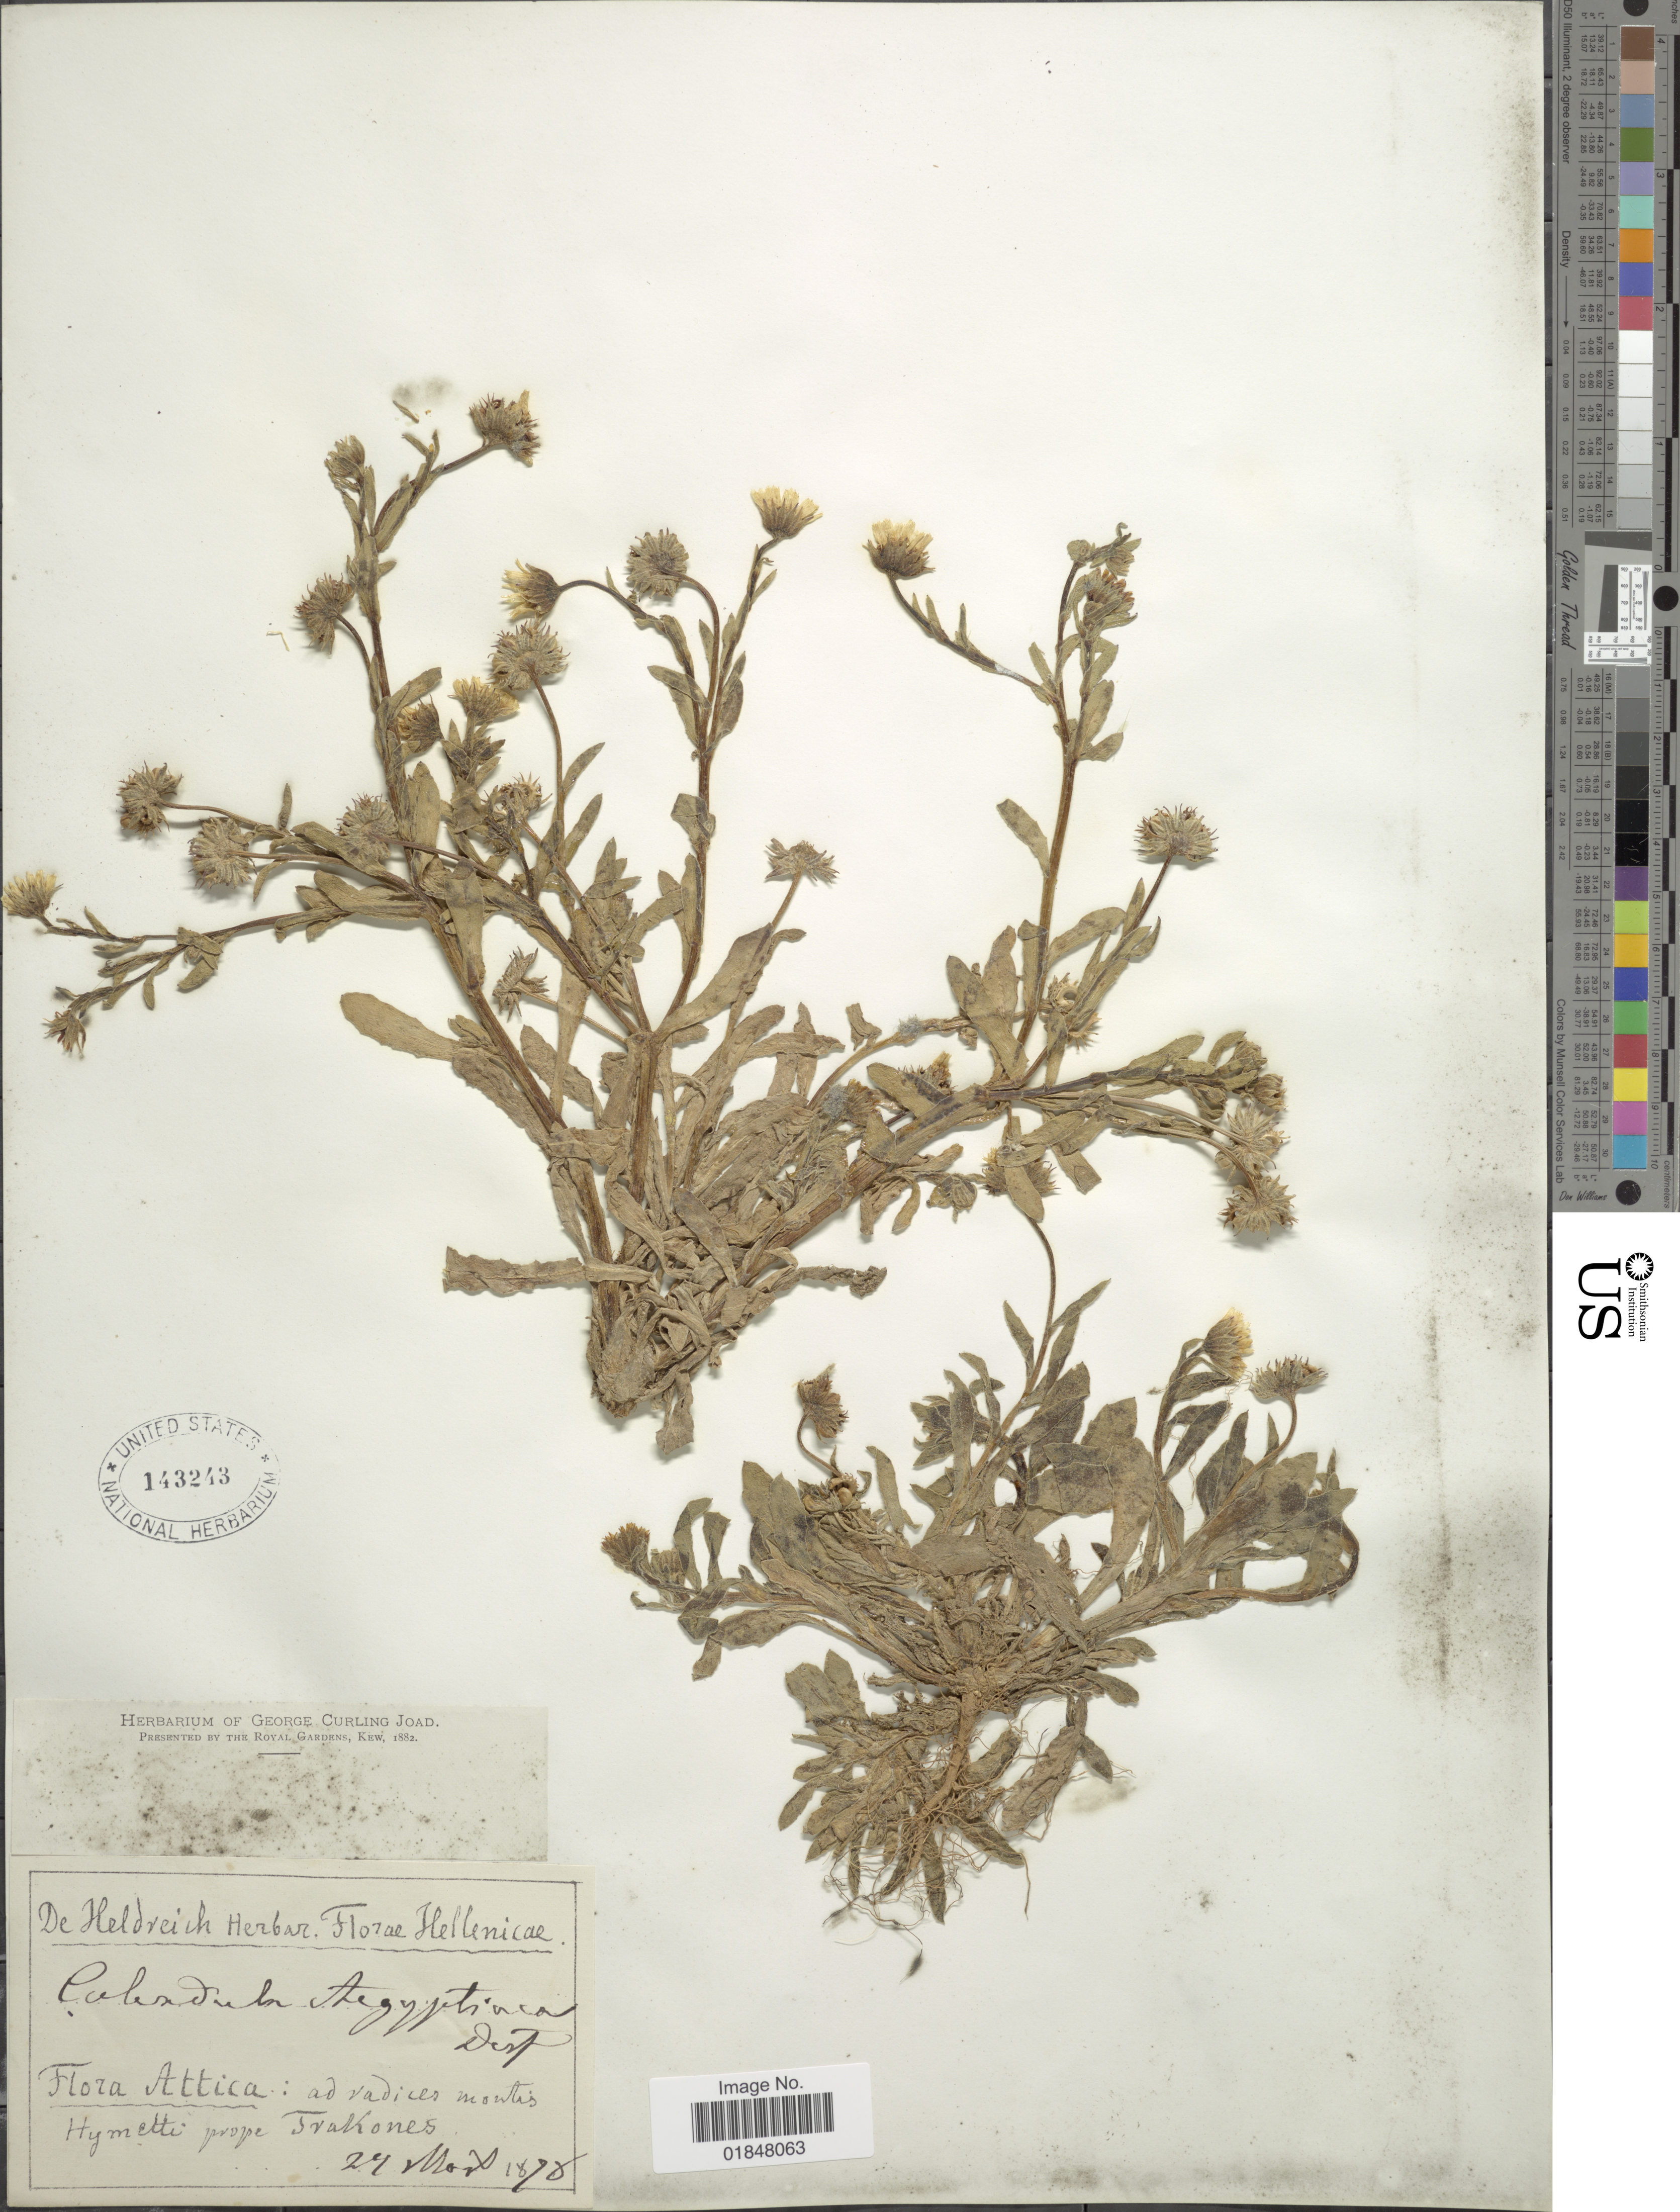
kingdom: Plantae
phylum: Tracheophyta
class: Magnoliopsida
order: Asterales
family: Asteraceae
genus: Calendula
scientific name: Calendula arvensis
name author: L.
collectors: -. De Heldreich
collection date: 1878-03-24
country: Greece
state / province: Attica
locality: Hellenicae, ad vadices montis Hymetti prope Trakones.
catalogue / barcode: US 143243